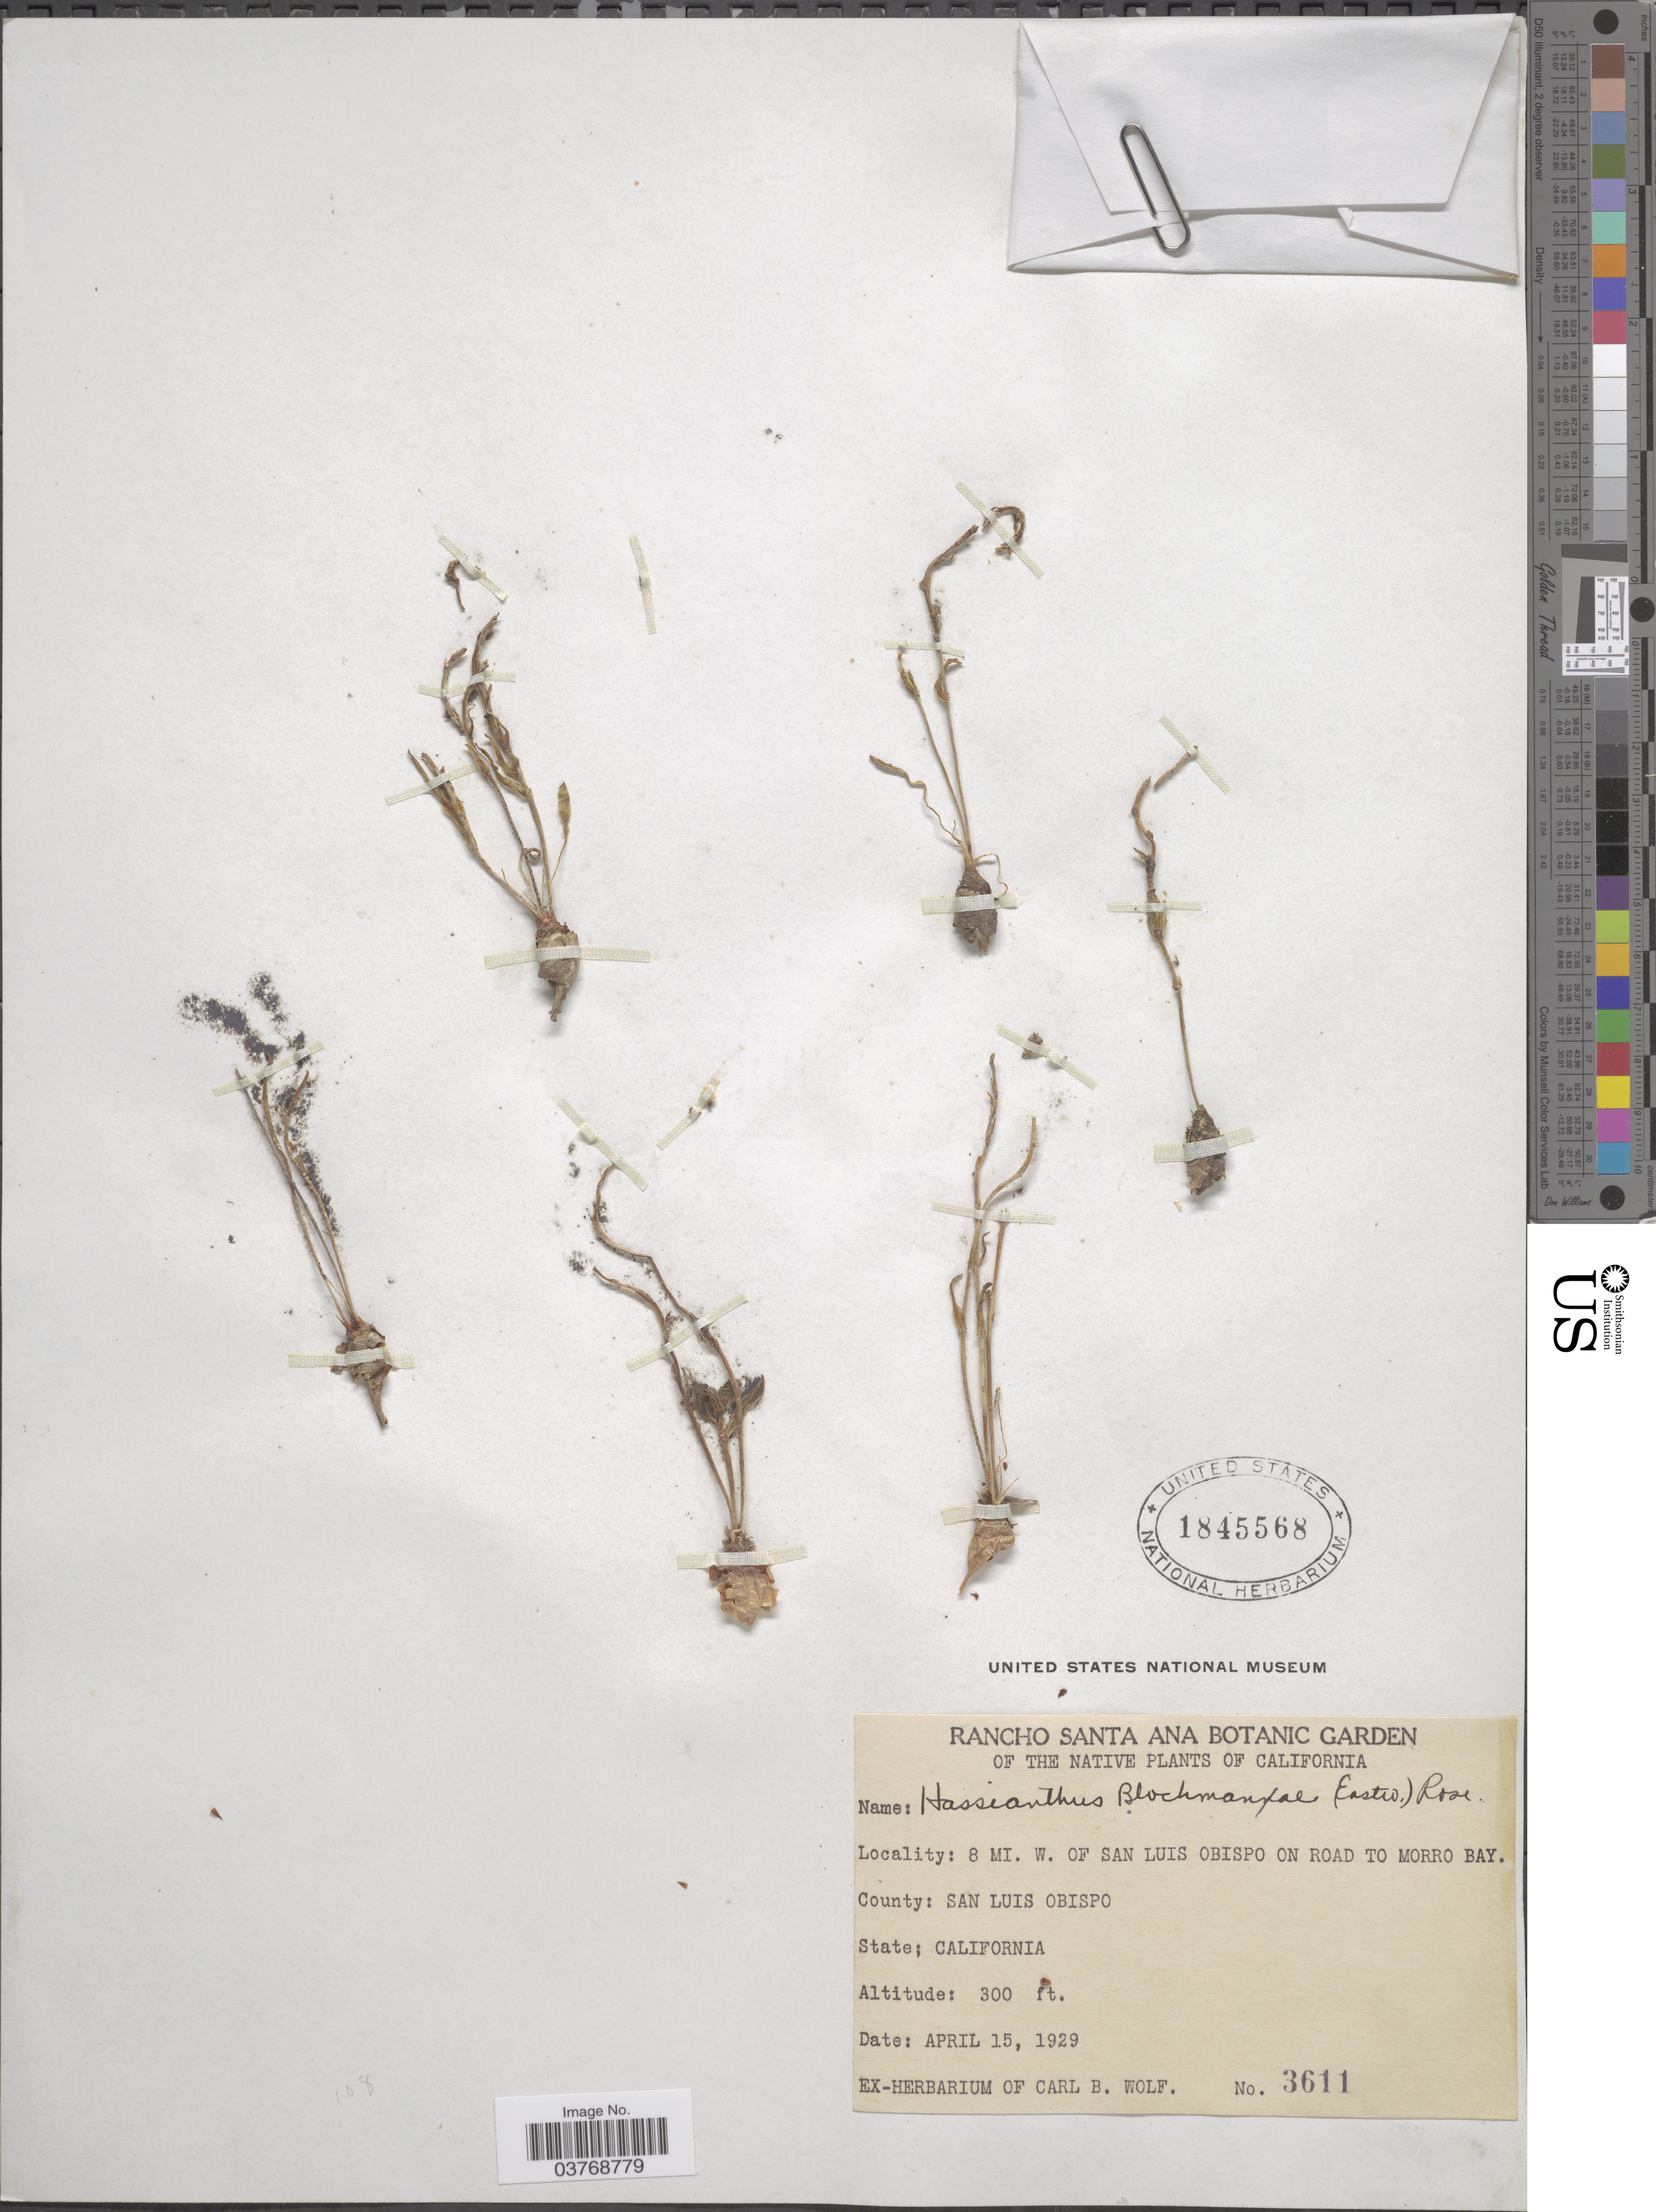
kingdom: Plantae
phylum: Tracheophyta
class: Magnoliopsida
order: Saxifragales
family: Crassulaceae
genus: Dudleya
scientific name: Dudleya blochmaniae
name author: (Eastw.) Moran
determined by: Strong, Mark T., (BOT), Smithsonian Institution - National Museum of Natural History (UNITED STATES)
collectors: ex herb. Carl B. Wolf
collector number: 3611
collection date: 1929-04-15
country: United States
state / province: California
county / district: San Luis Obispo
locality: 8 mi. W. of San Luis Obispo on road to Morro Bay. County: San Luis Obispo.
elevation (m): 91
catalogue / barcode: US 1845568